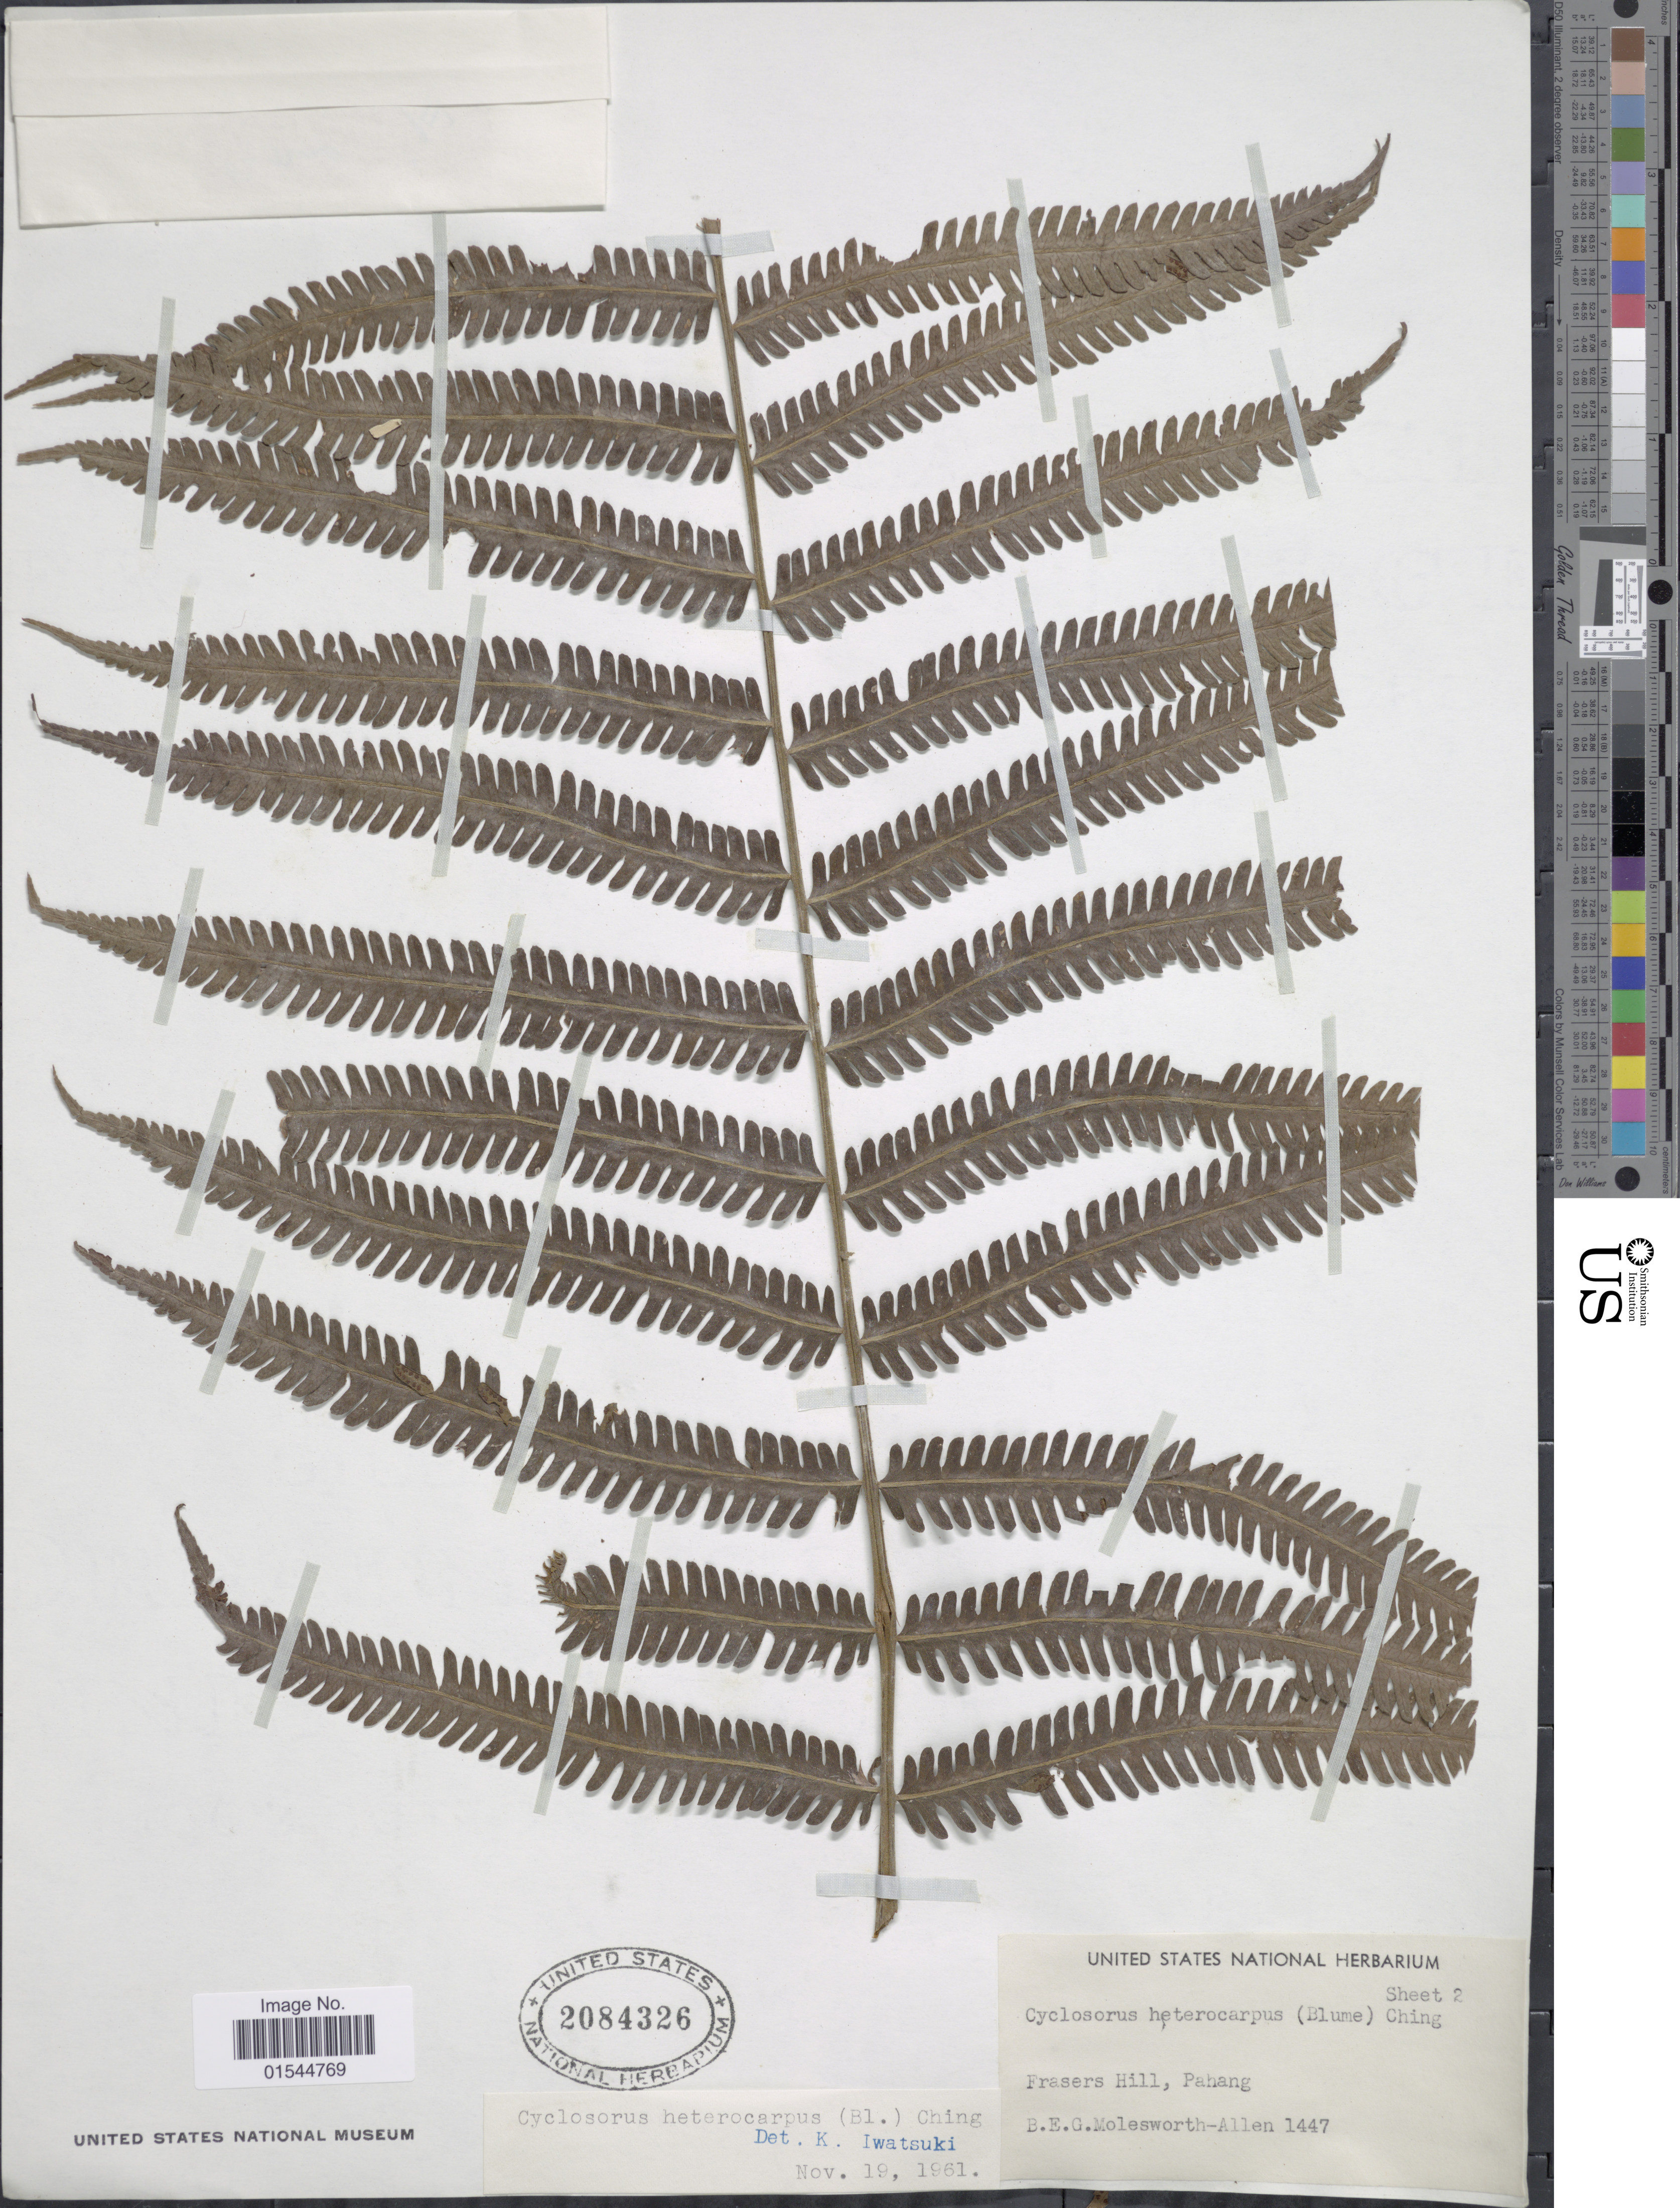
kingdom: Plantae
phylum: Tracheophyta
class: Polypodiopsida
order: Polypodiales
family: Thelypteridaceae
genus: Sphaerostephanos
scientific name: Sphaerostephanos heterocarpus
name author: (Blume) Holttum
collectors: B. E. G. Molesworth-Allen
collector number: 1447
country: Malaysia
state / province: Pahang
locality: Frasers Hill, Pahang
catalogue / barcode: US 2084326